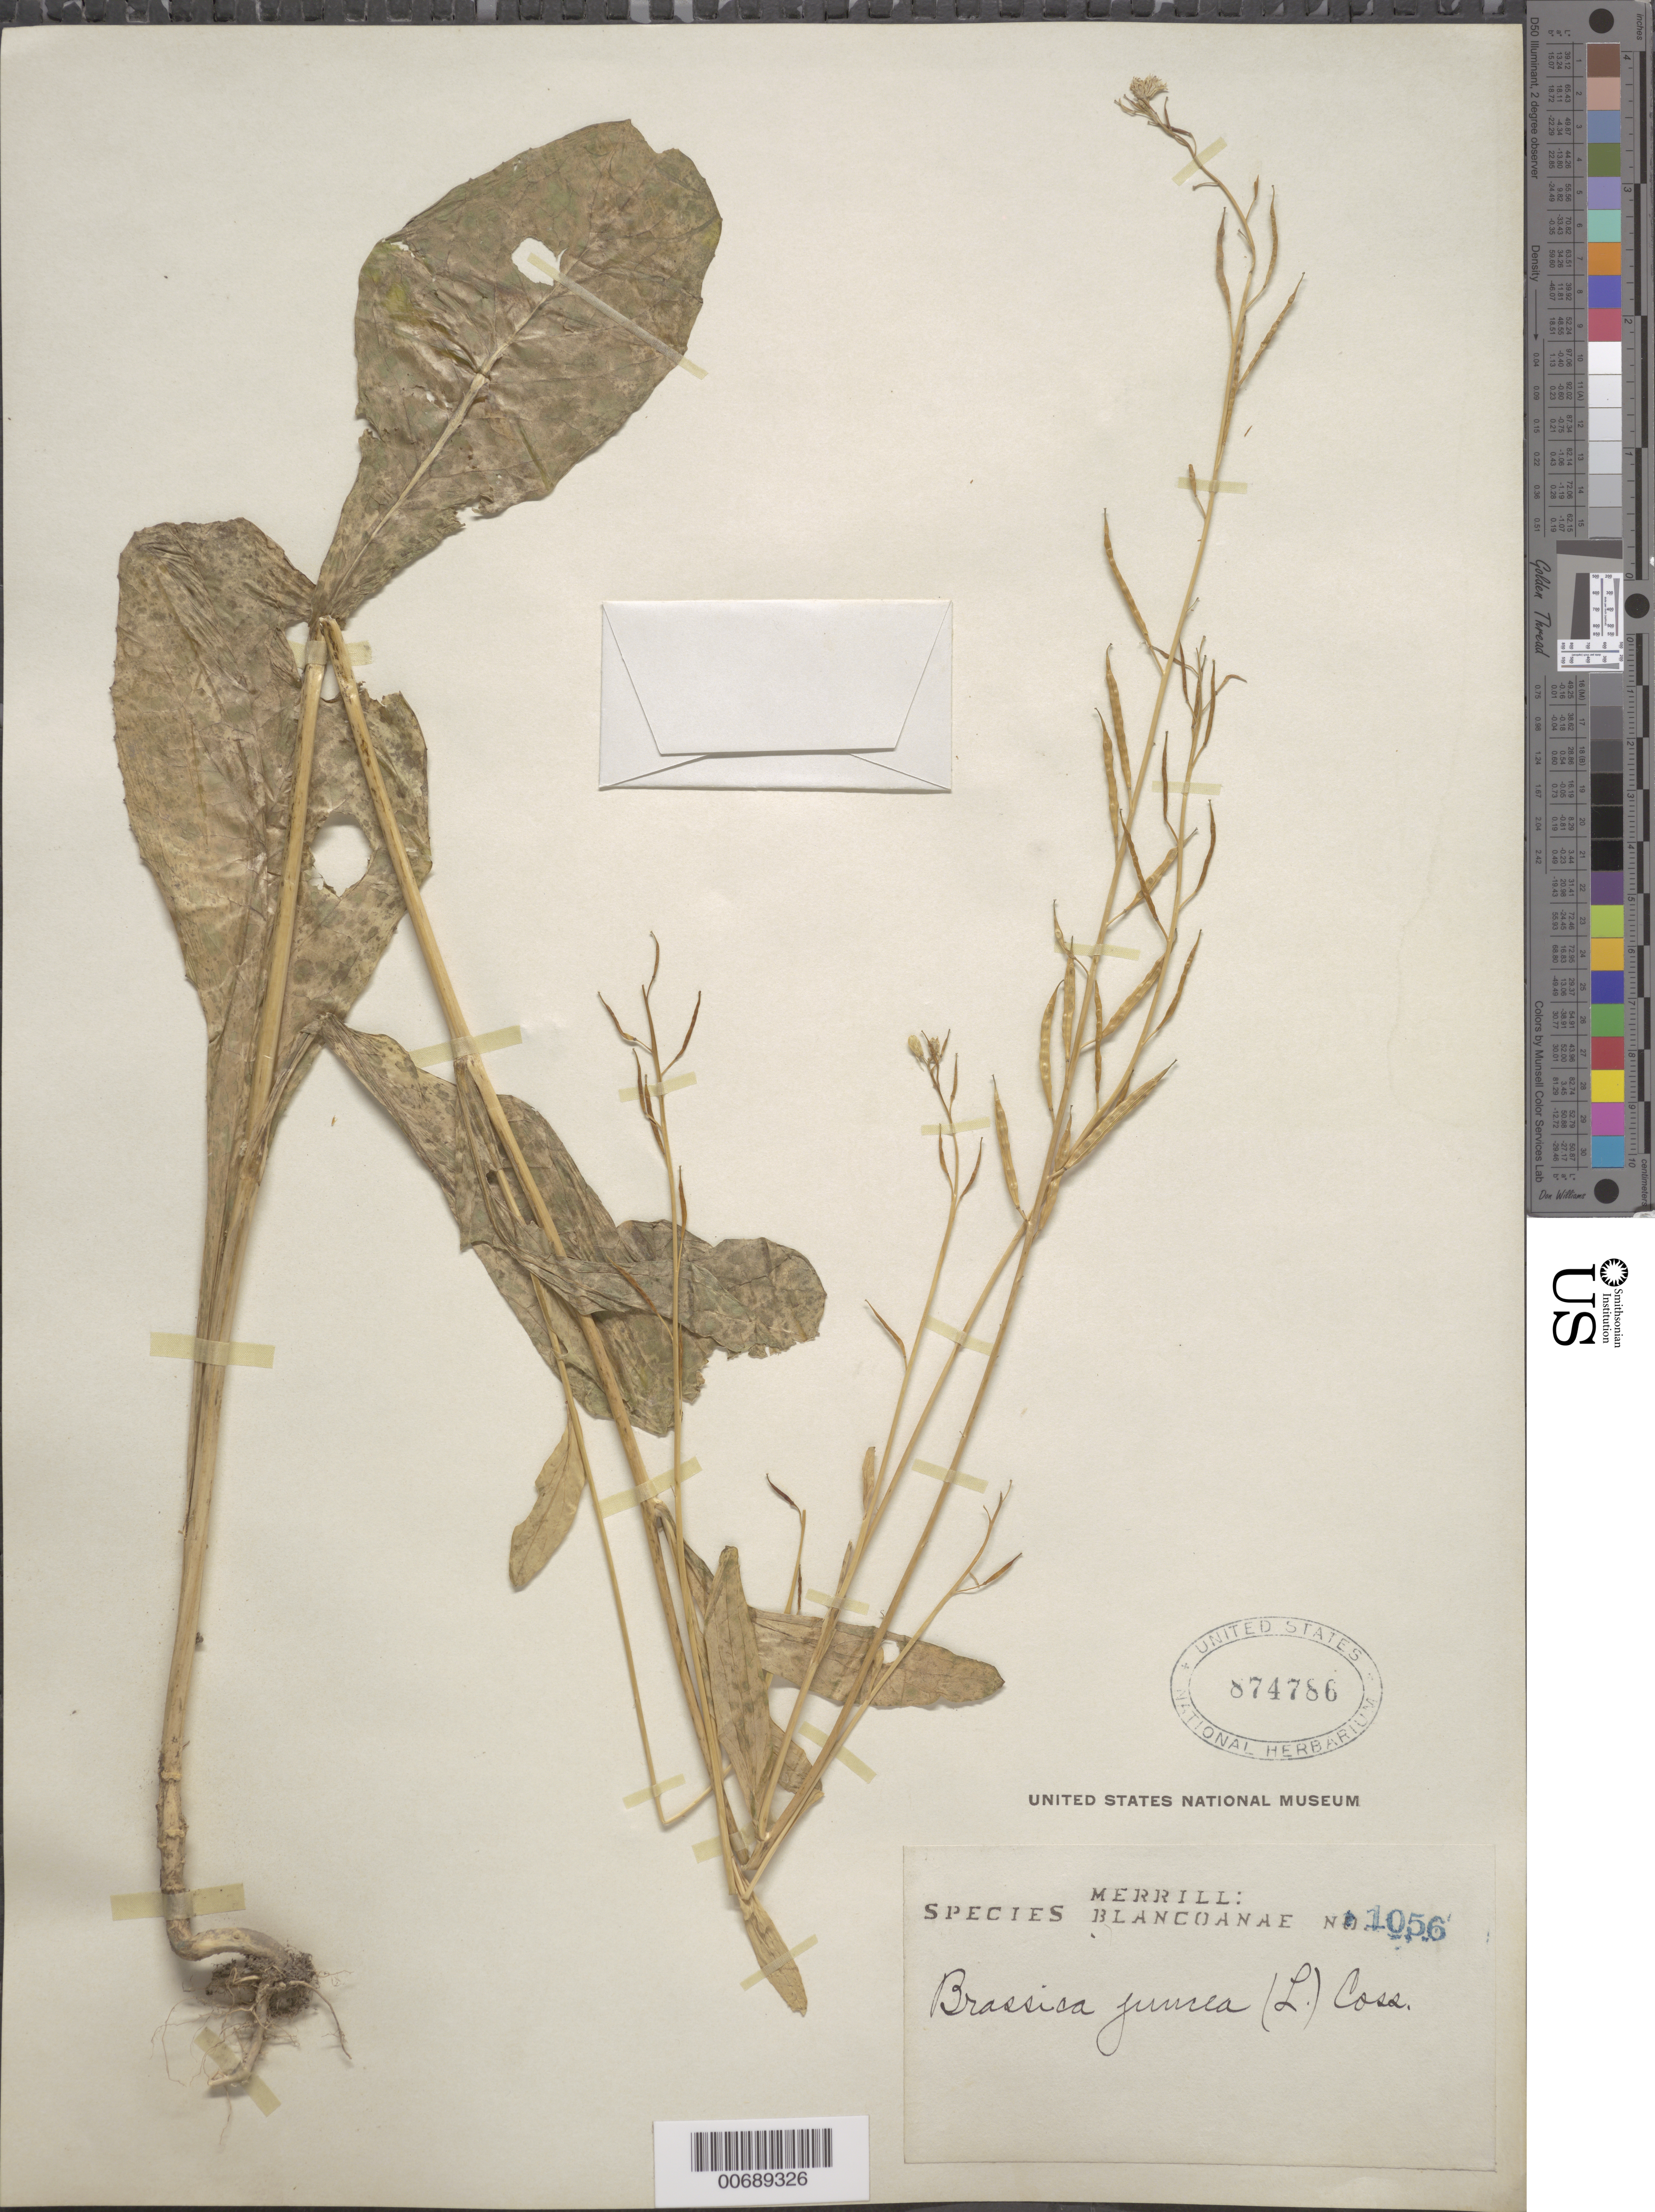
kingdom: Plantae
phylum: Tracheophyta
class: Magnoliopsida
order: Brassicales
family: Brassicaceae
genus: Brassica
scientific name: Brassica juncea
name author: (L.) Czern.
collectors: E. D. Merrill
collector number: Sp. Blancoan. 1056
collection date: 1916-12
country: Philippines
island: Alabat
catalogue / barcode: US 874786